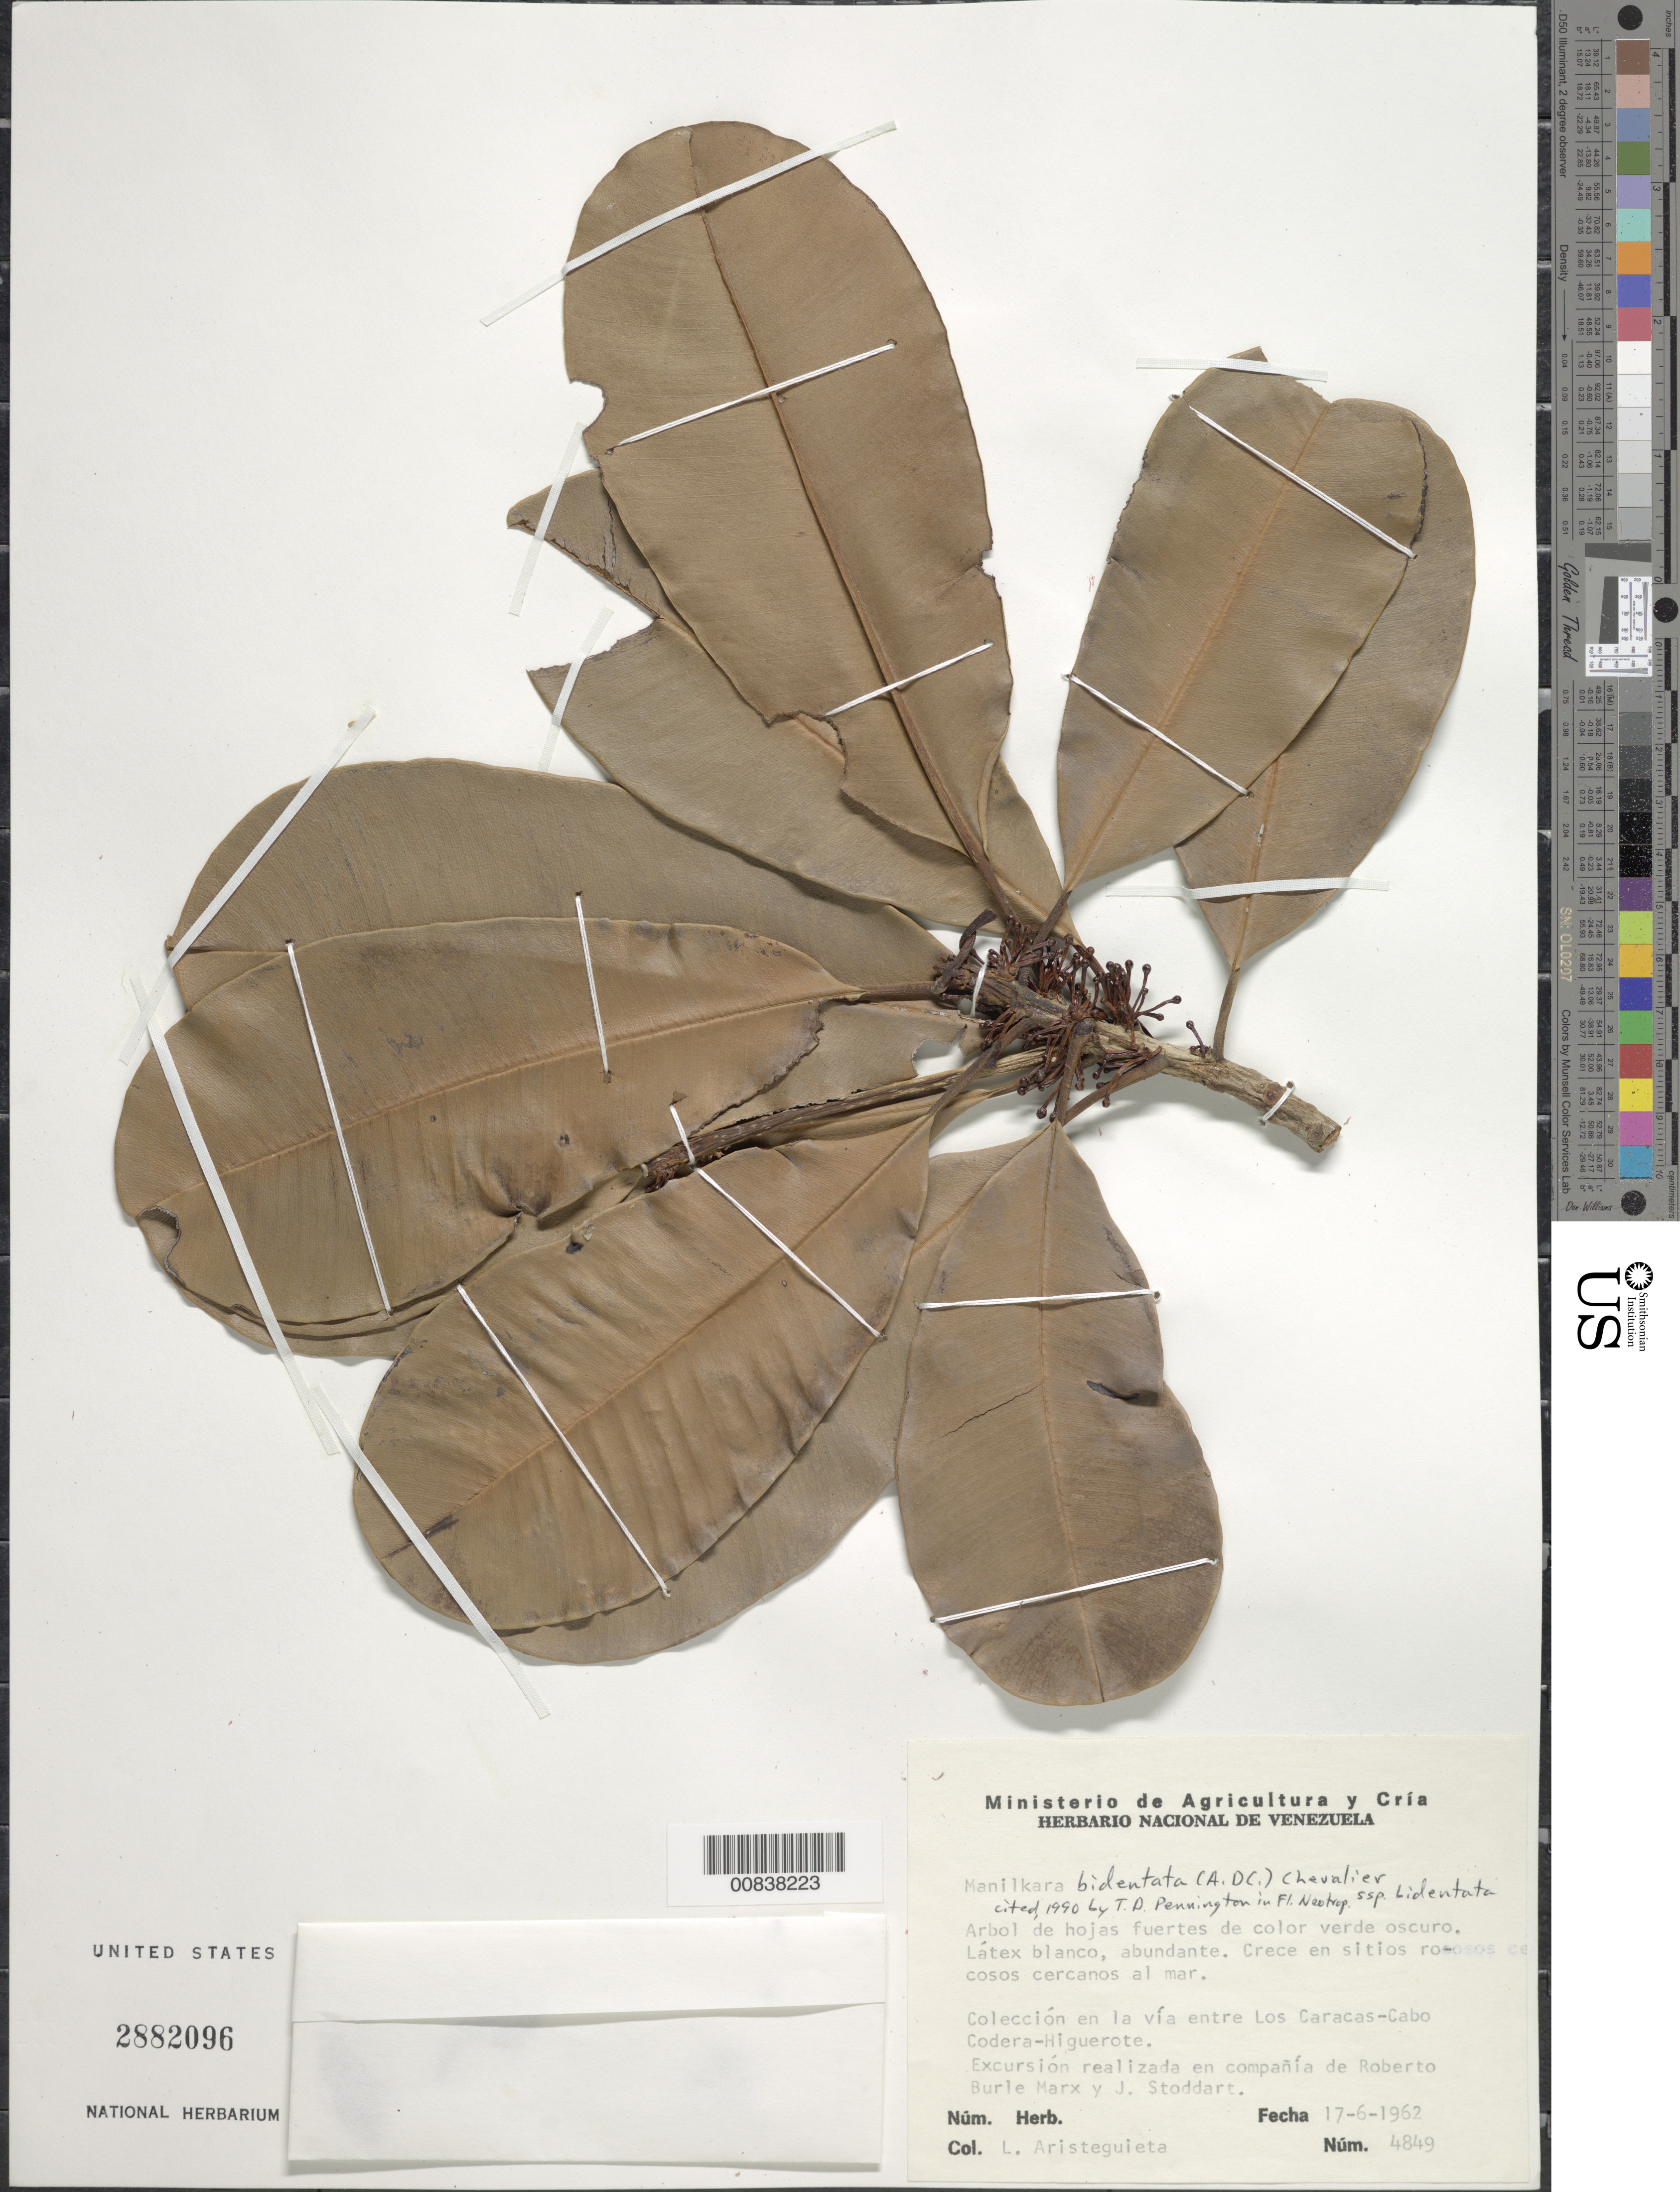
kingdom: Plantae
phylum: Tracheophyta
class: Magnoliopsida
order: Ericales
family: Sapotaceae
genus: Manilkara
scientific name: Manilkara bidentata subsp. bidentata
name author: (A. DC.) A. Chev.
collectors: L. Aristeguieta, R. Burle-Marx & J. Stoddart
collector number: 4849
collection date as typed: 17-Jun-62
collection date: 1962-06-17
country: Venezuela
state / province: Bolívar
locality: Los Caracas to Cabo and Codera to Higuerote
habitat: Crece en sitios rocosos cercanos al mar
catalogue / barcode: US 2882096